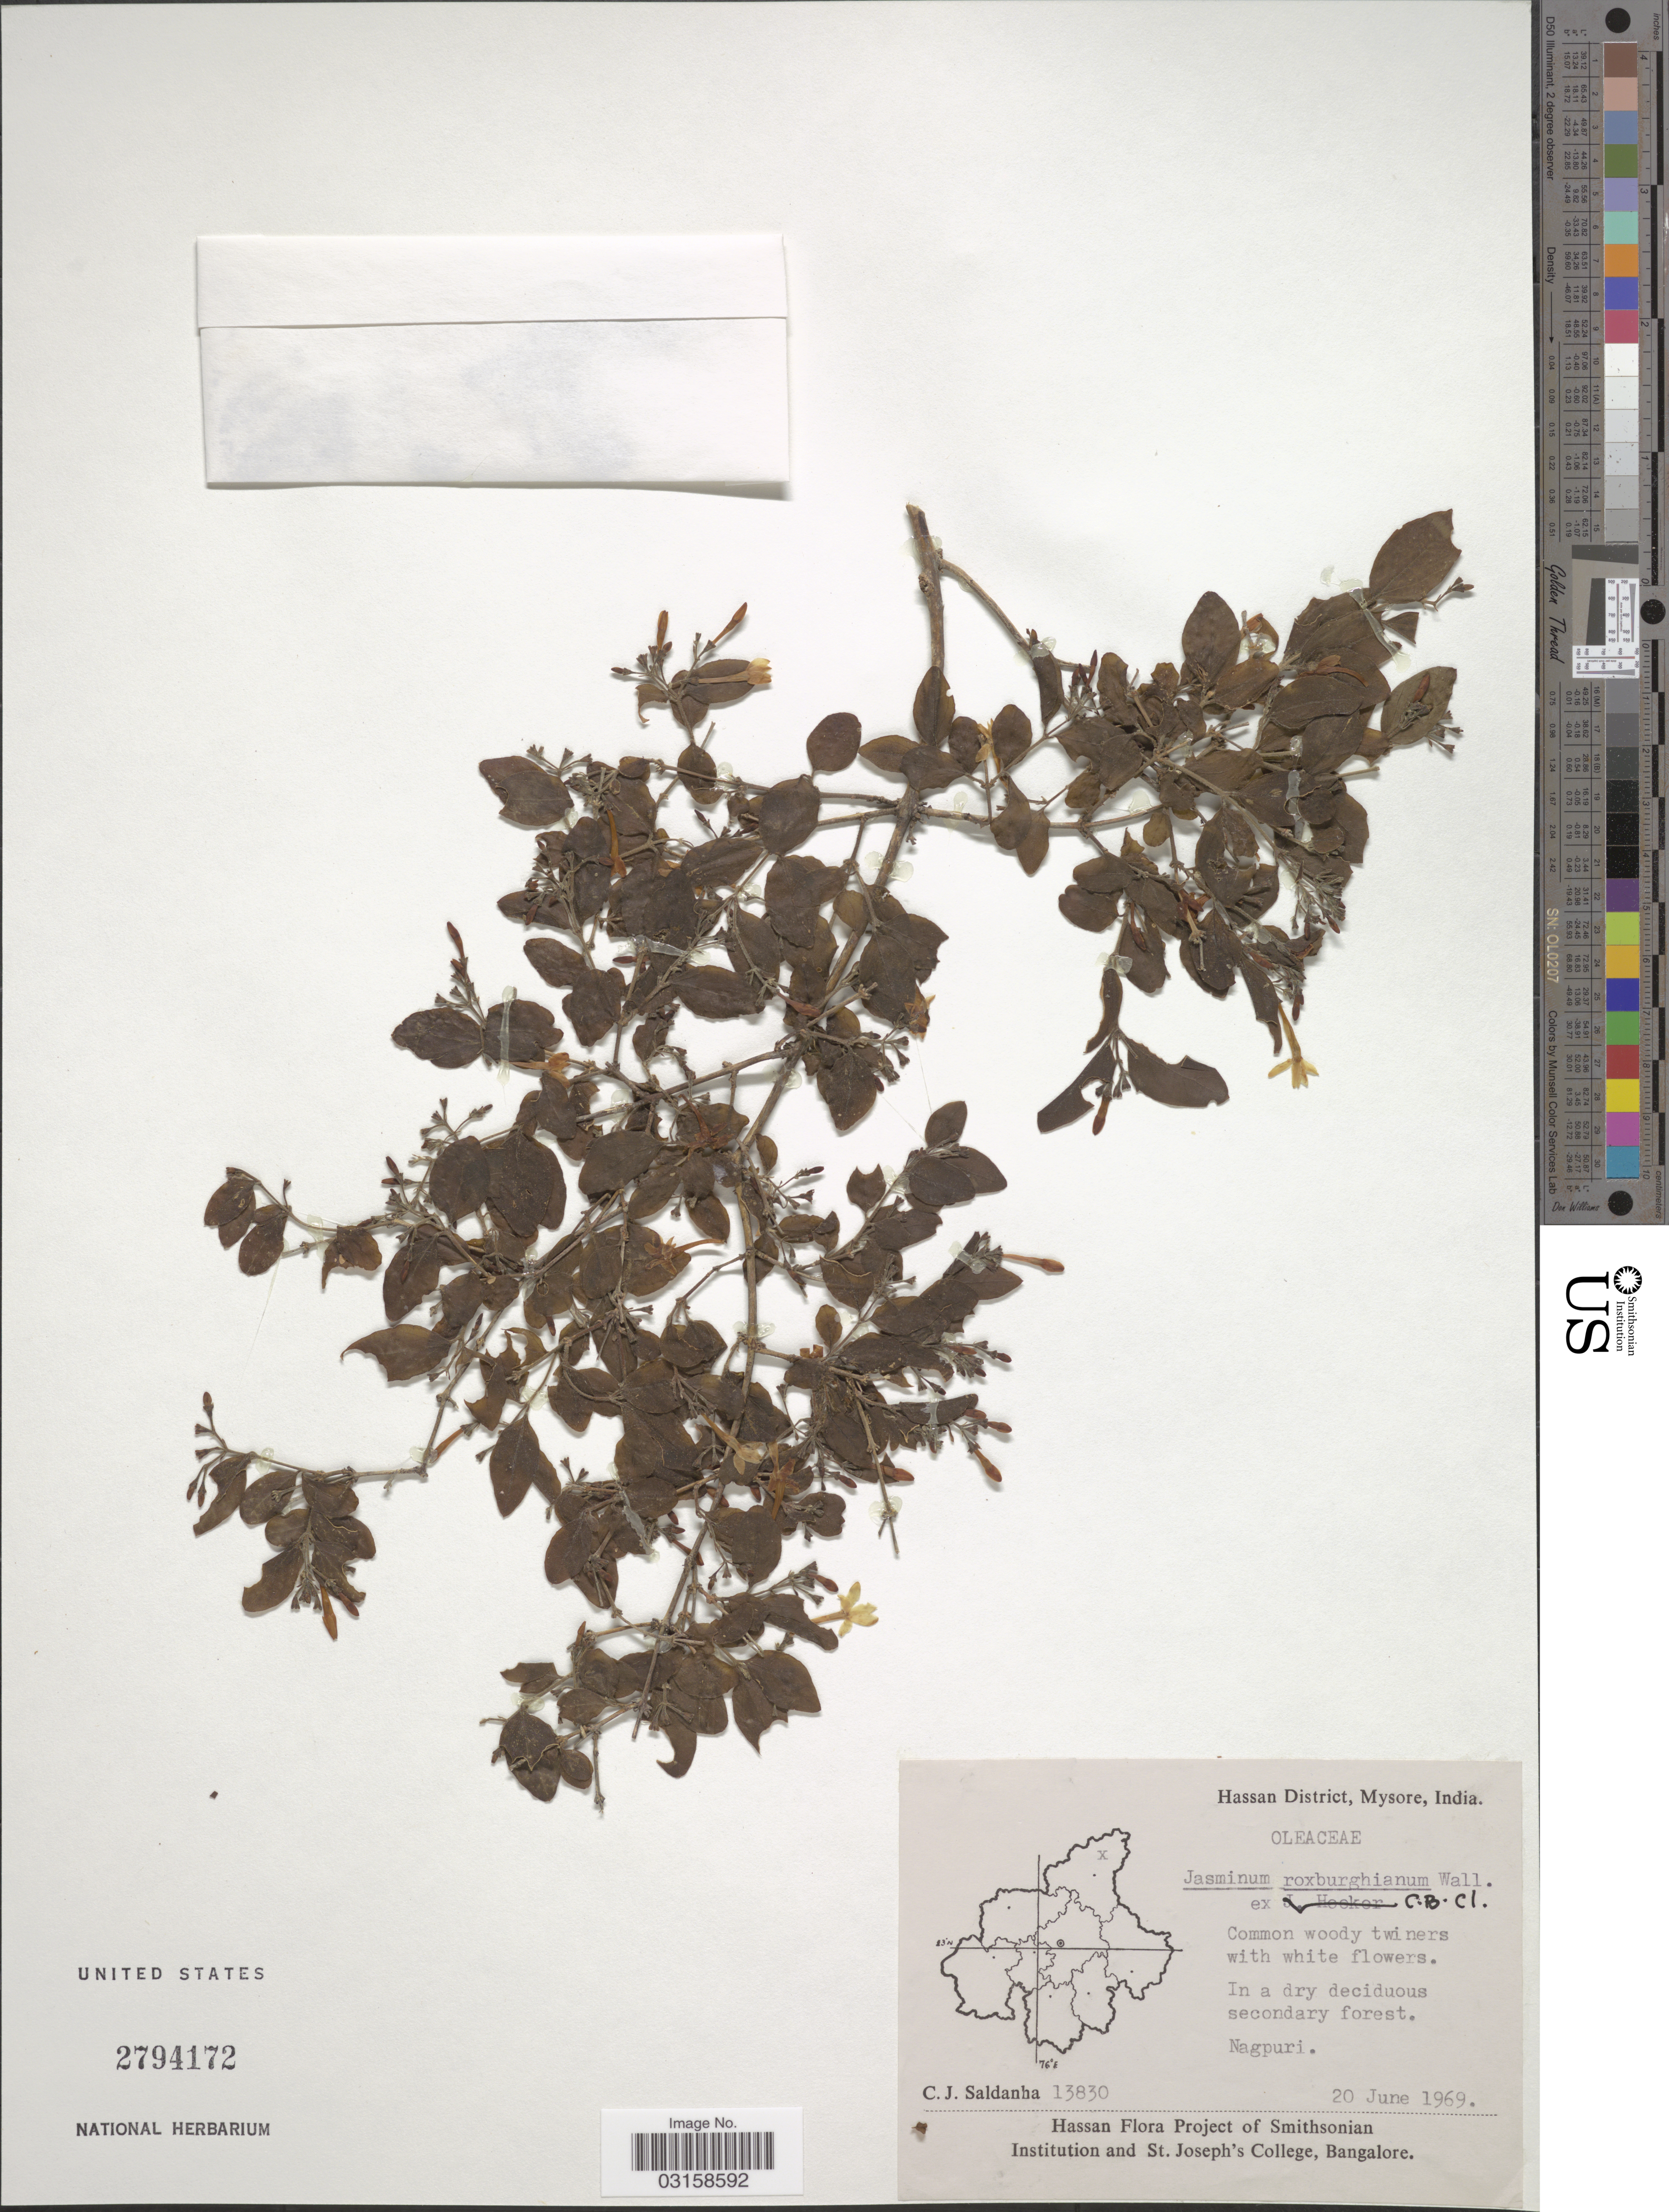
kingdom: Plantae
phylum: Tracheophyta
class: Magnoliopsida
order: Lamiales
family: Oleaceae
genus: Jasminum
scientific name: Jasminum roxburghianum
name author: (C.B. Clarke) Wall.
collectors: C. J. Saldanha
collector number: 13830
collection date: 1969-06-20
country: India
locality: Hassan District, Mysore. Nagpuri.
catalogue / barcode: US 2794172